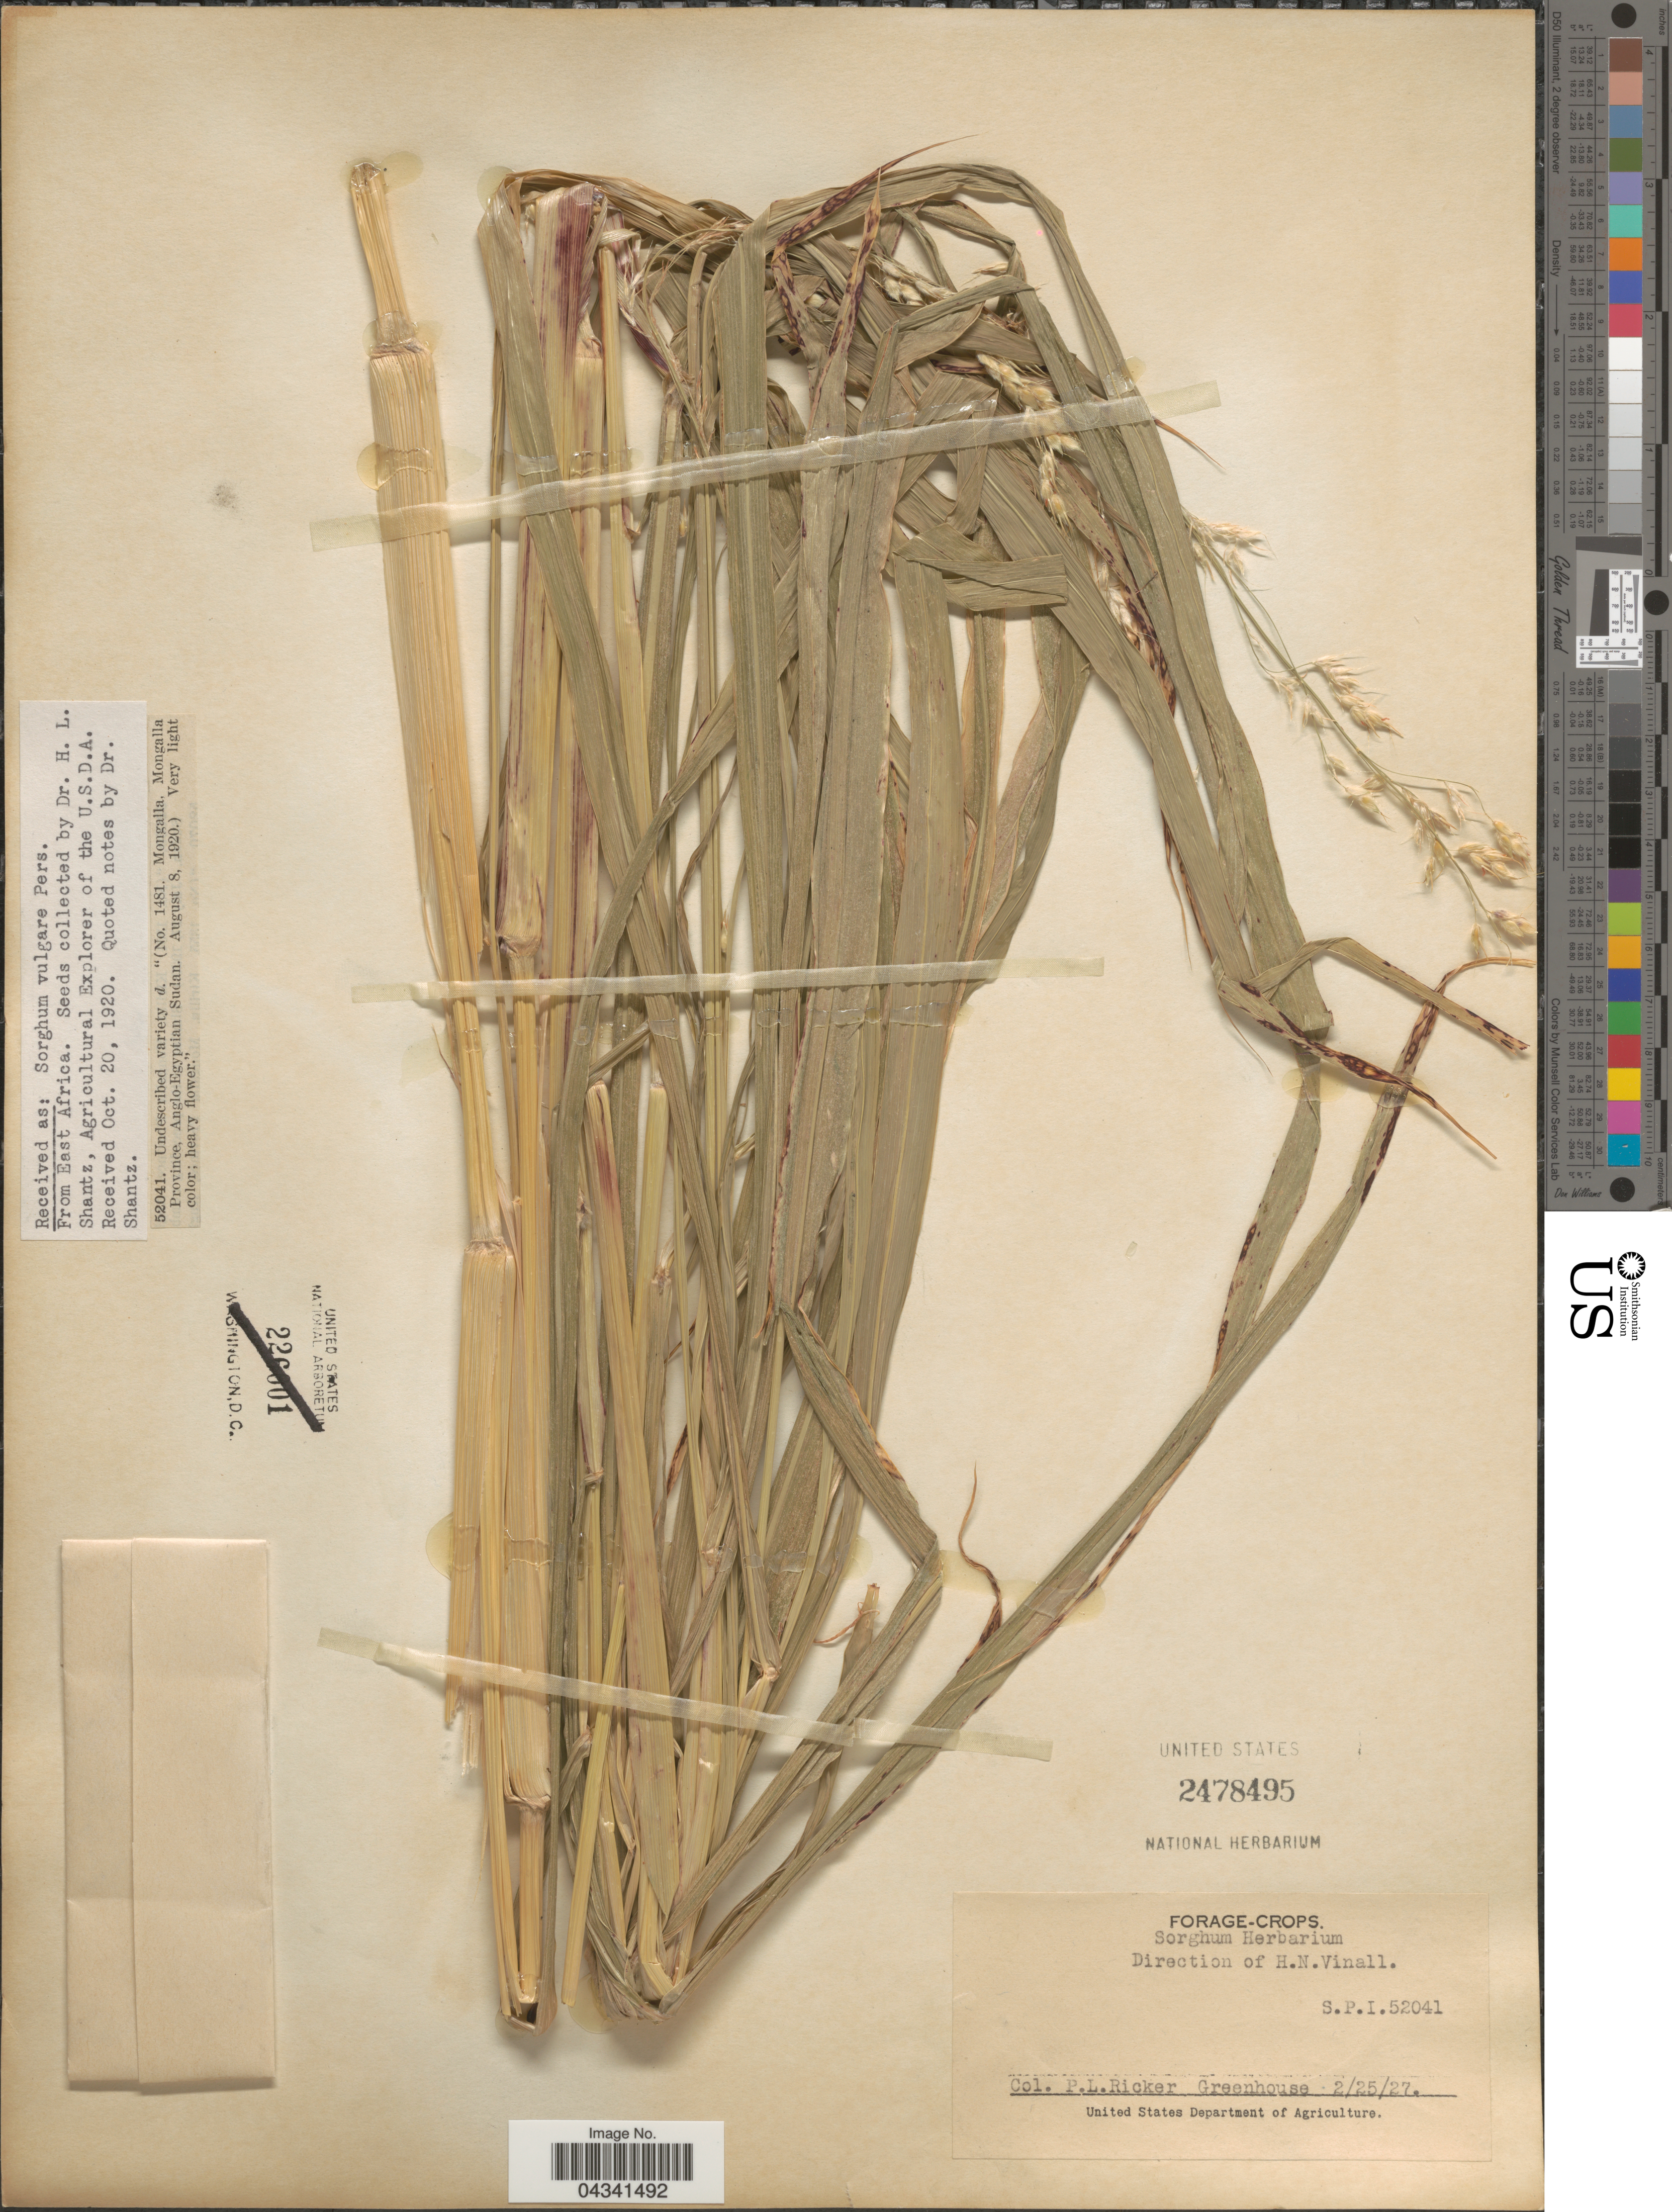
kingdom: Plantae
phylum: Tracheophyta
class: Liliopsida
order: Poales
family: Poaceae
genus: Sorghum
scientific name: Sorghum bicolor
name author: (L.) Moench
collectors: P. Ricker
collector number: S.P.I. 52041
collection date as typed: Transcribed d/m/y: 25/2/27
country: United States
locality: Greenhouse.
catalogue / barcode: US 2478495